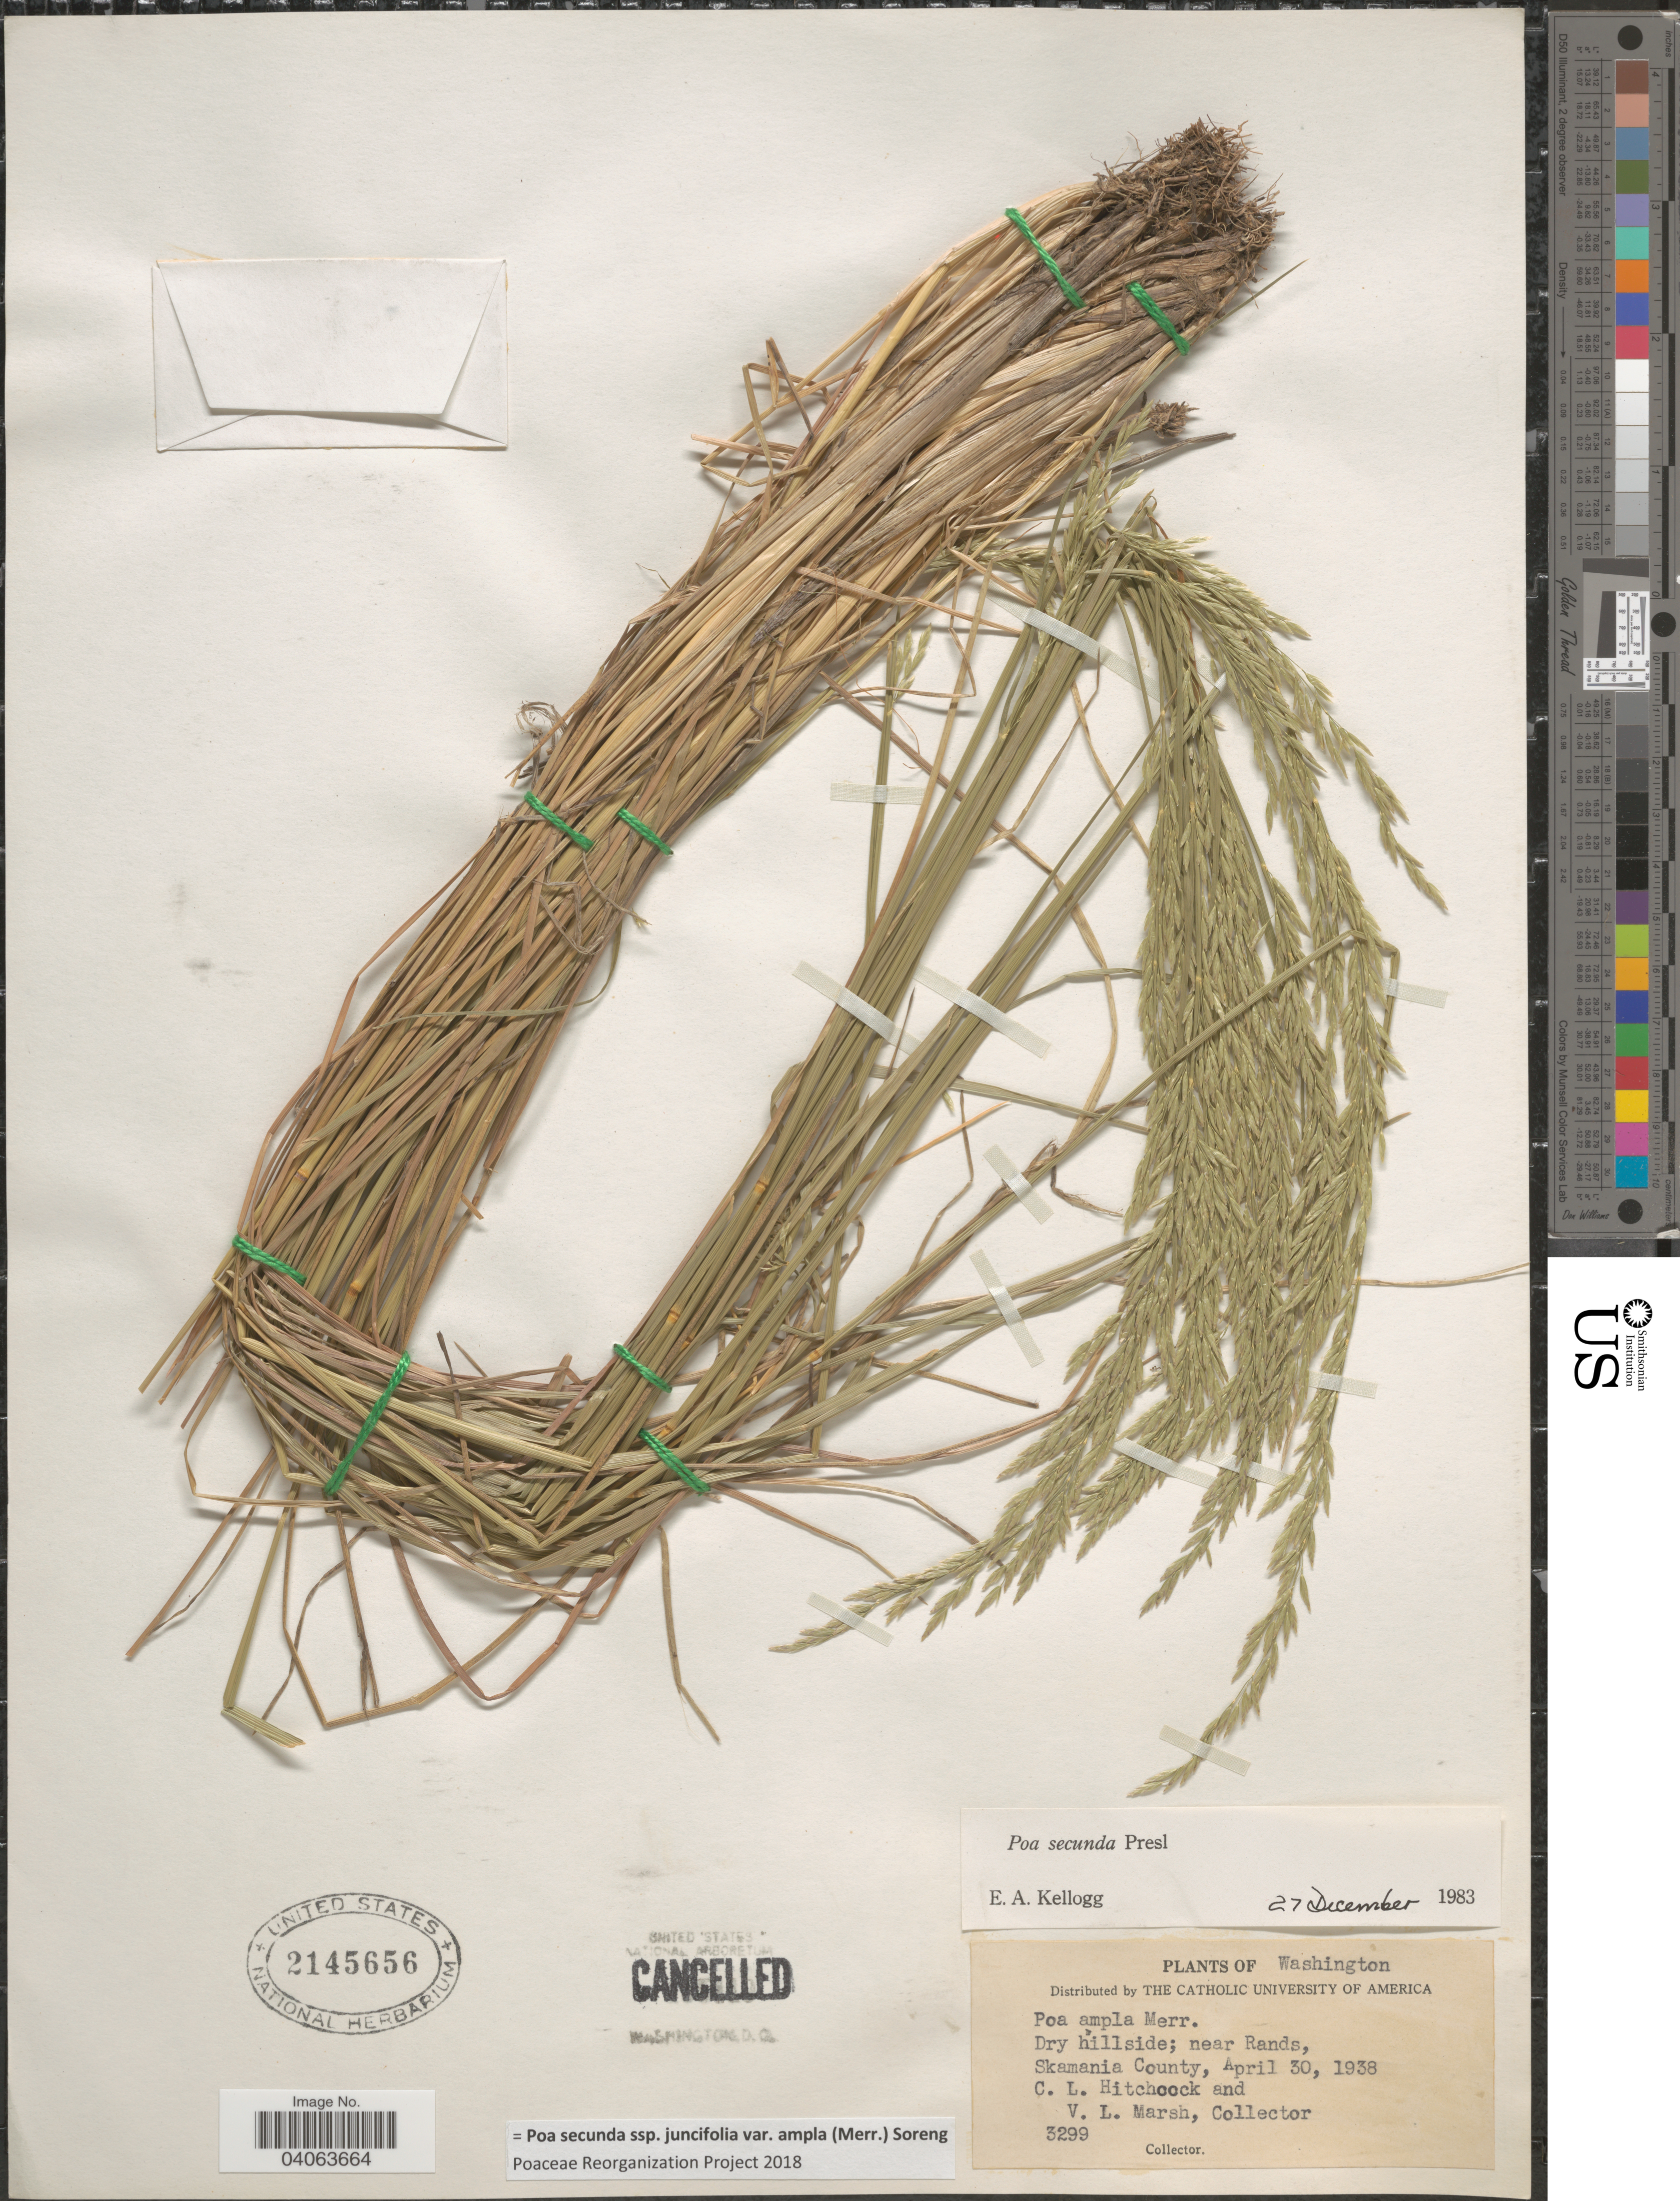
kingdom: Plantae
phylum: Tracheophyta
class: Liliopsida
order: Poales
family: Poaceae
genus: Poa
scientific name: Poa secunda subsp. juncifolia var. ampla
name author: (Merr.) Soreng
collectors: C. L. Hitchcock & V. L. Marsh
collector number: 3299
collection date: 1938-04-30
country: United States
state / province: Washington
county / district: Skamania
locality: Dry hillside; near Rands, Skamania County.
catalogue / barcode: US 2145656